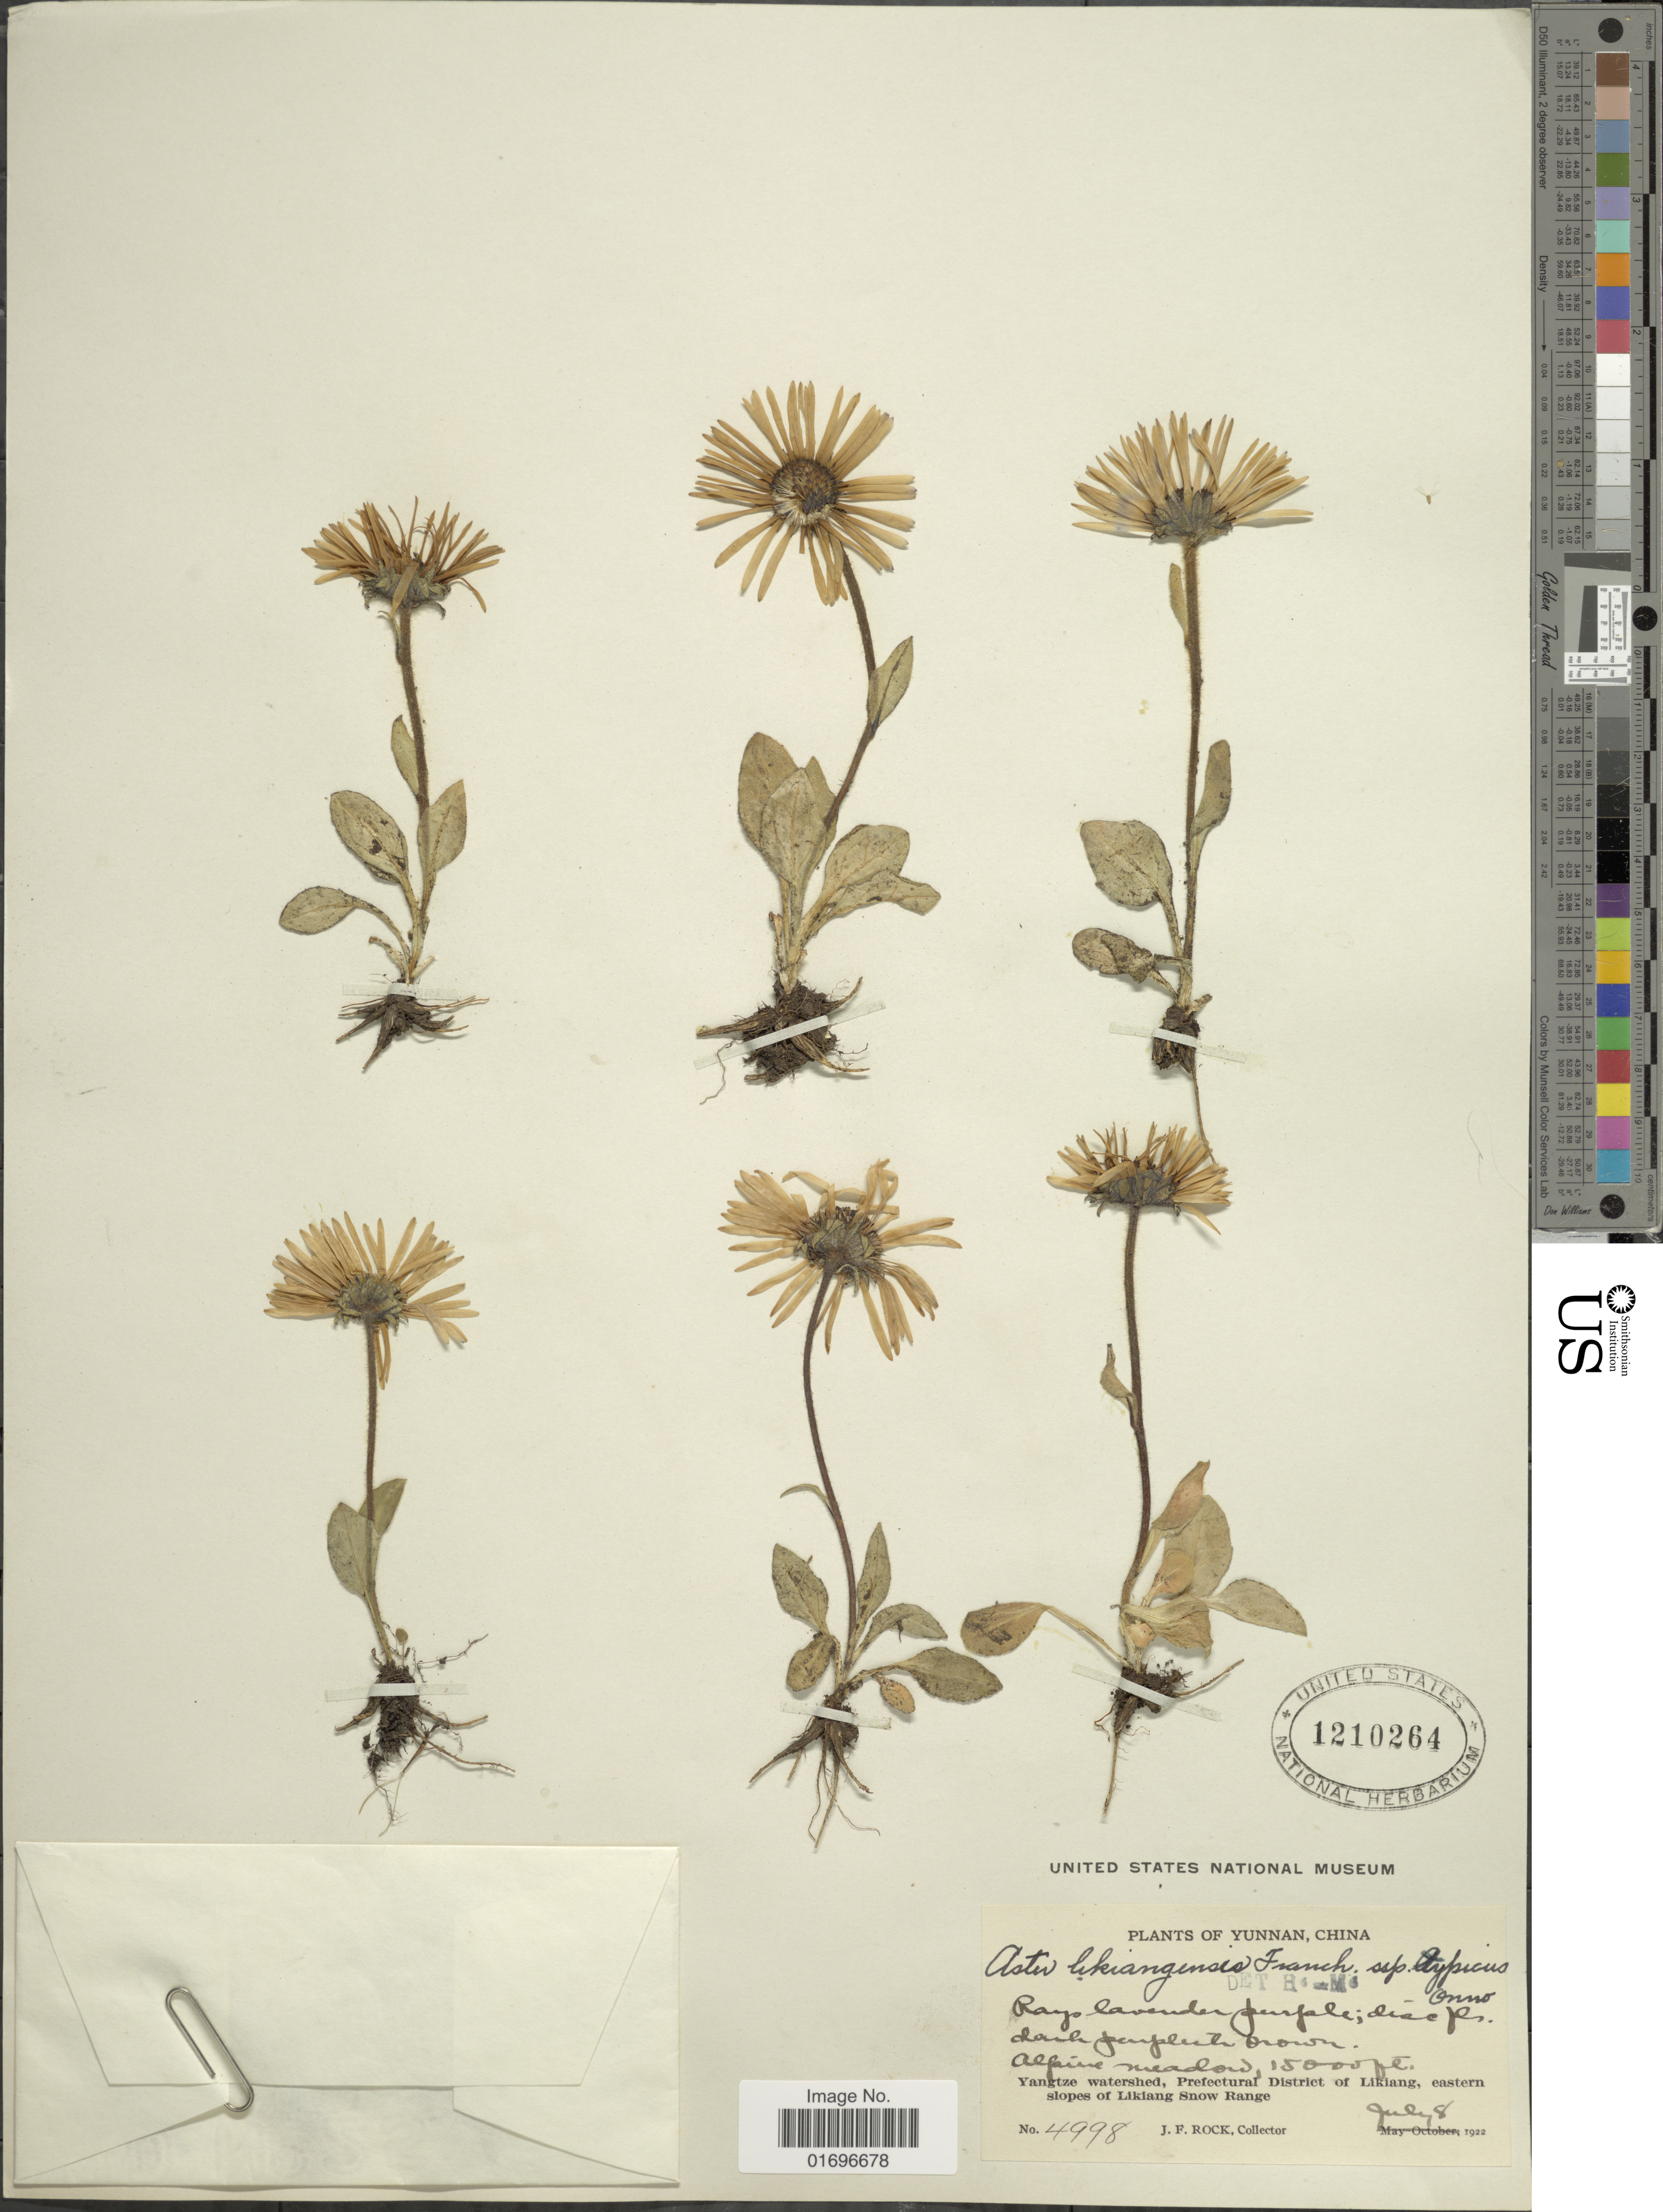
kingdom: Plantae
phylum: Tracheophyta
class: Magnoliopsida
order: Asterales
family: Asteraceae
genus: Aster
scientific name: Aster likiangensis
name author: Franch.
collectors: J. Rock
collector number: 4998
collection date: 1922-07-08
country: China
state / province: Yunnan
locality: Yunnan, China. Yangtze watershed, Prefectural District of Likiang, eastern slopes of Likiang Snow Range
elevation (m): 4572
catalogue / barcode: US 1210264